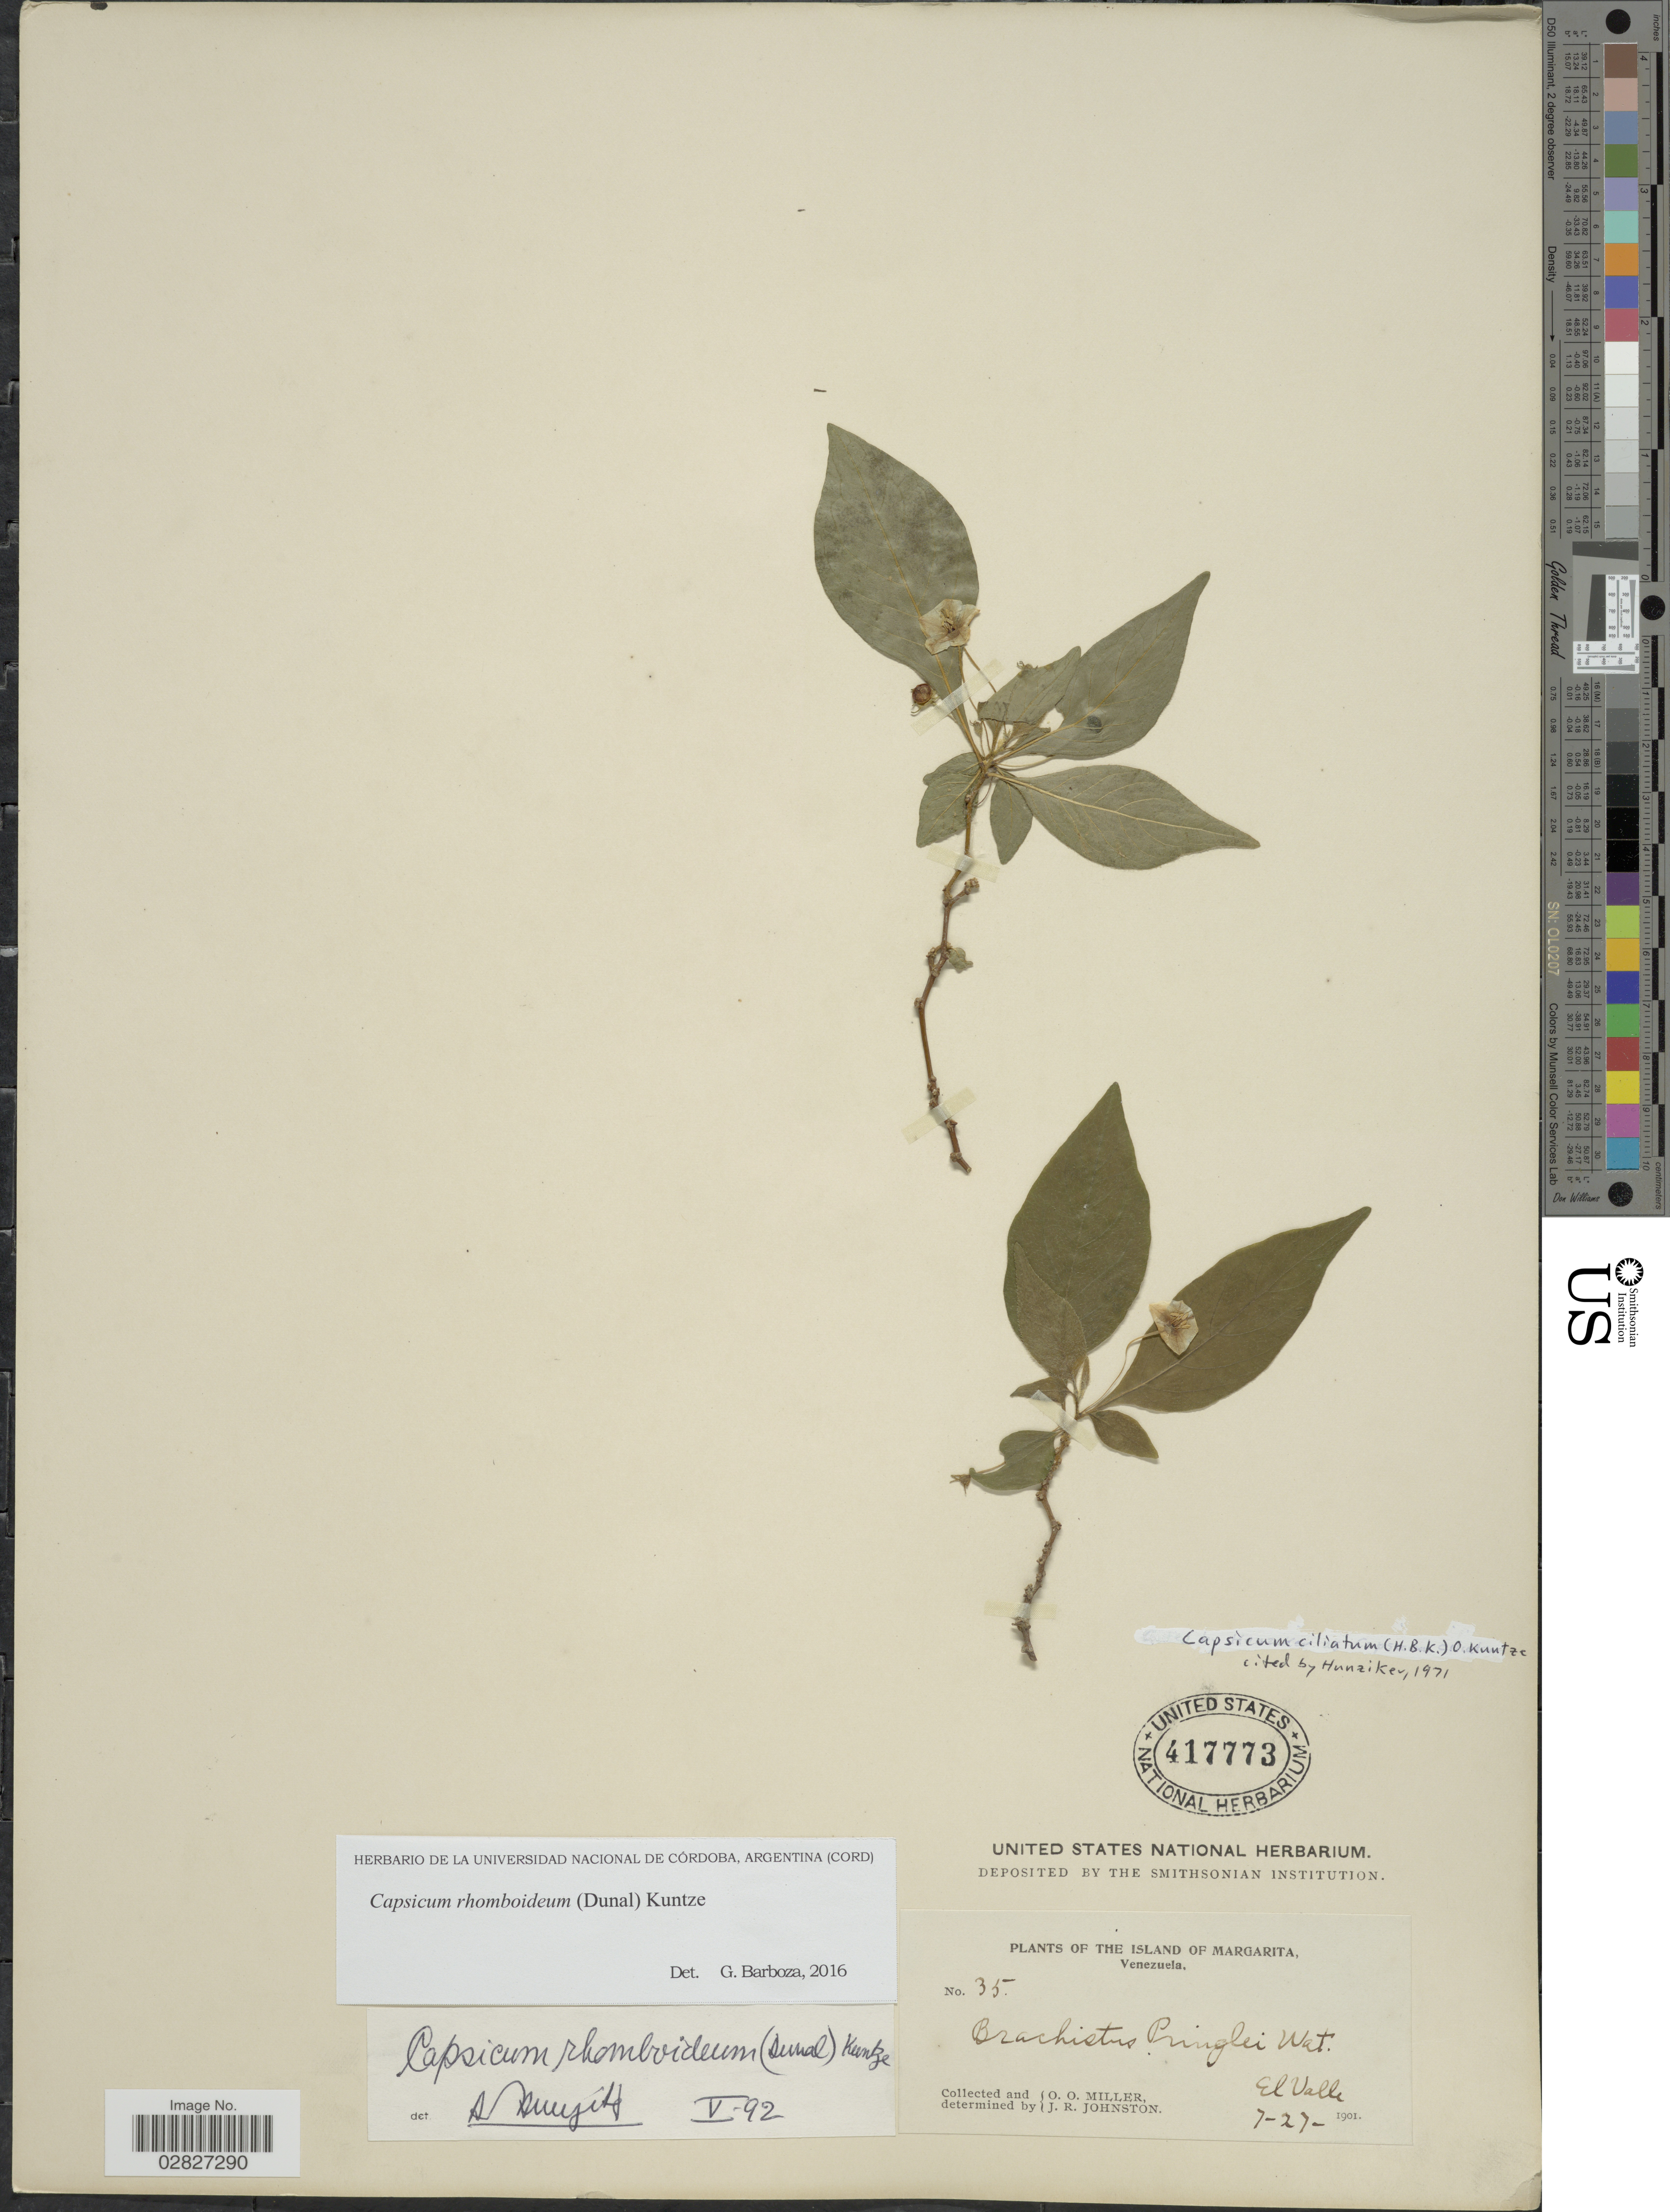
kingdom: Plantae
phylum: Tracheophyta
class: Magnoliopsida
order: Solanales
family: Solanaceae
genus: Capsicum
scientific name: Capsicum rhomboideum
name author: (Humb. & Bonpl. ex Dunal) Kuntze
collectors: O. O. Miller & J. Johnston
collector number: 35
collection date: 1901-07-27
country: Venezuela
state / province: Nueva Esparta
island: Margarita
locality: Island of Margarita. El Valle.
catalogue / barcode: US 417773